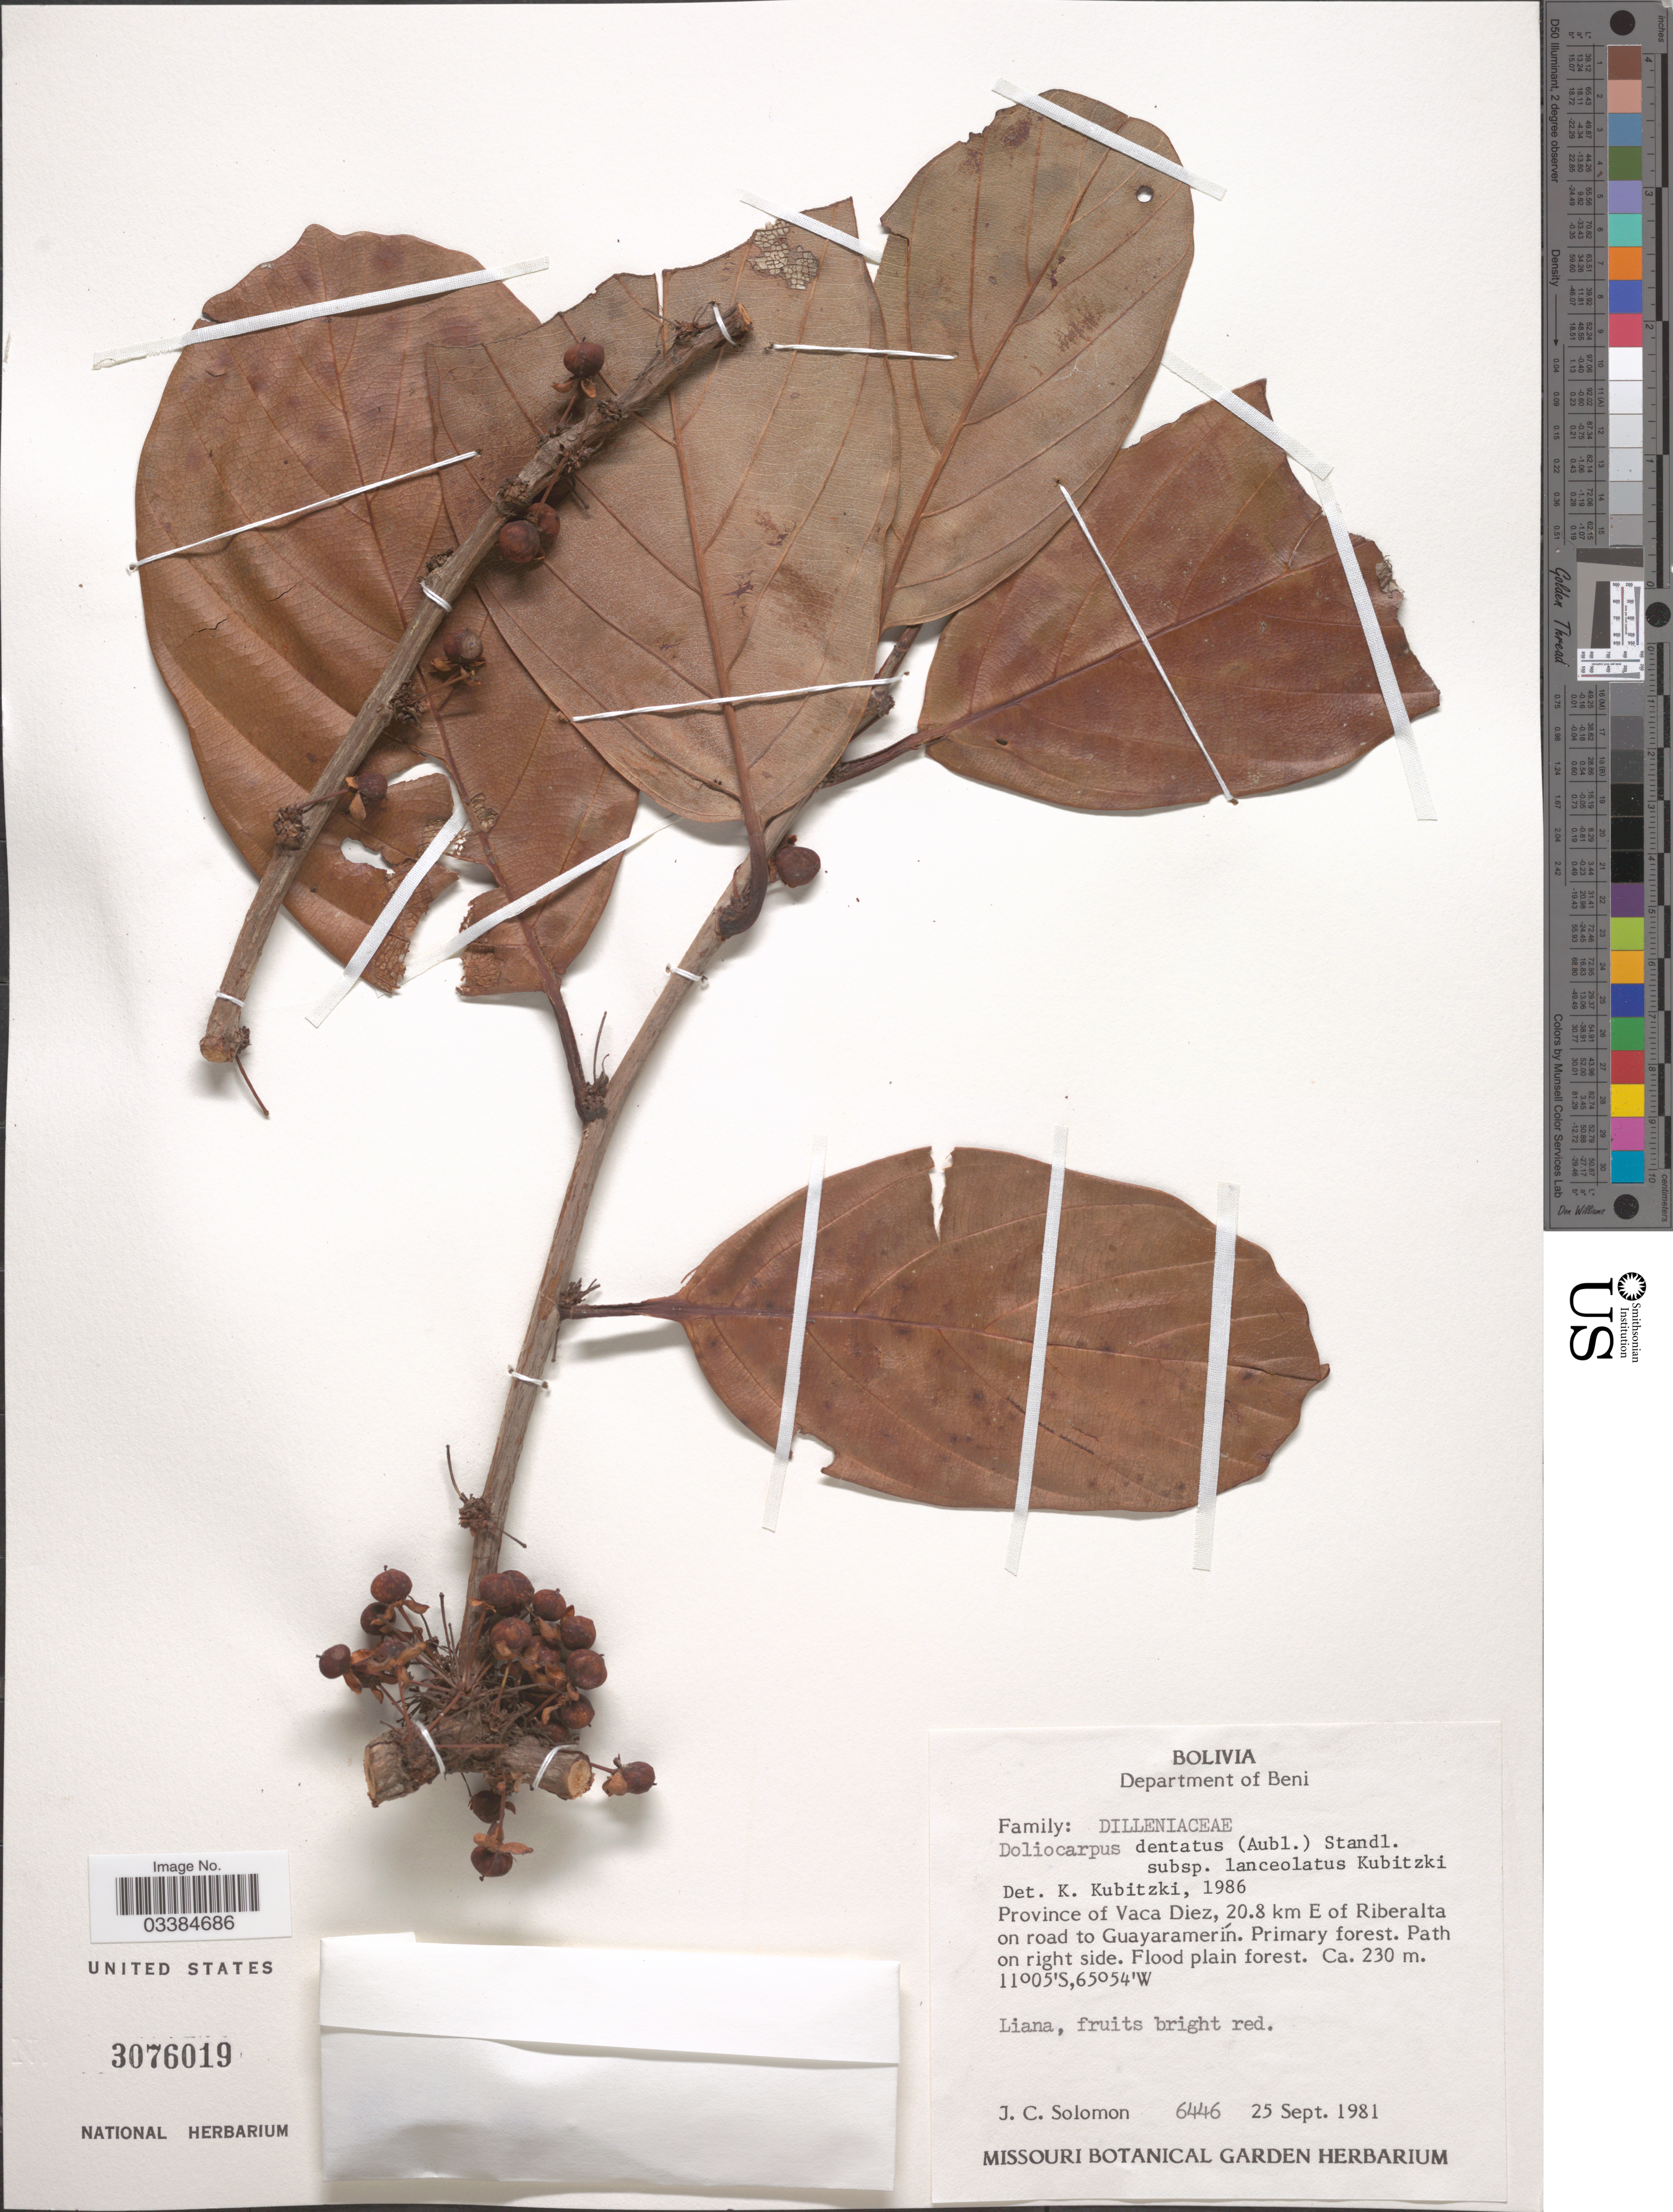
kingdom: Plantae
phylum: Tracheophyta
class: Magnoliopsida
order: Dilleniales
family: Dilleniaceae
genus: Doliocarpus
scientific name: Doliocarpus dentatus subsp. lanceolatus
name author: Kubitzki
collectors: J. C. Solomon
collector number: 6446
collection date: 1981-09-25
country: Bolivia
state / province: Beni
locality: Department of Beni. Province of Vaca Diez, 20.8 km E of Riberalta on road to Guayaramerín. Path on right side.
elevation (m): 230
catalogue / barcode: US 3076019